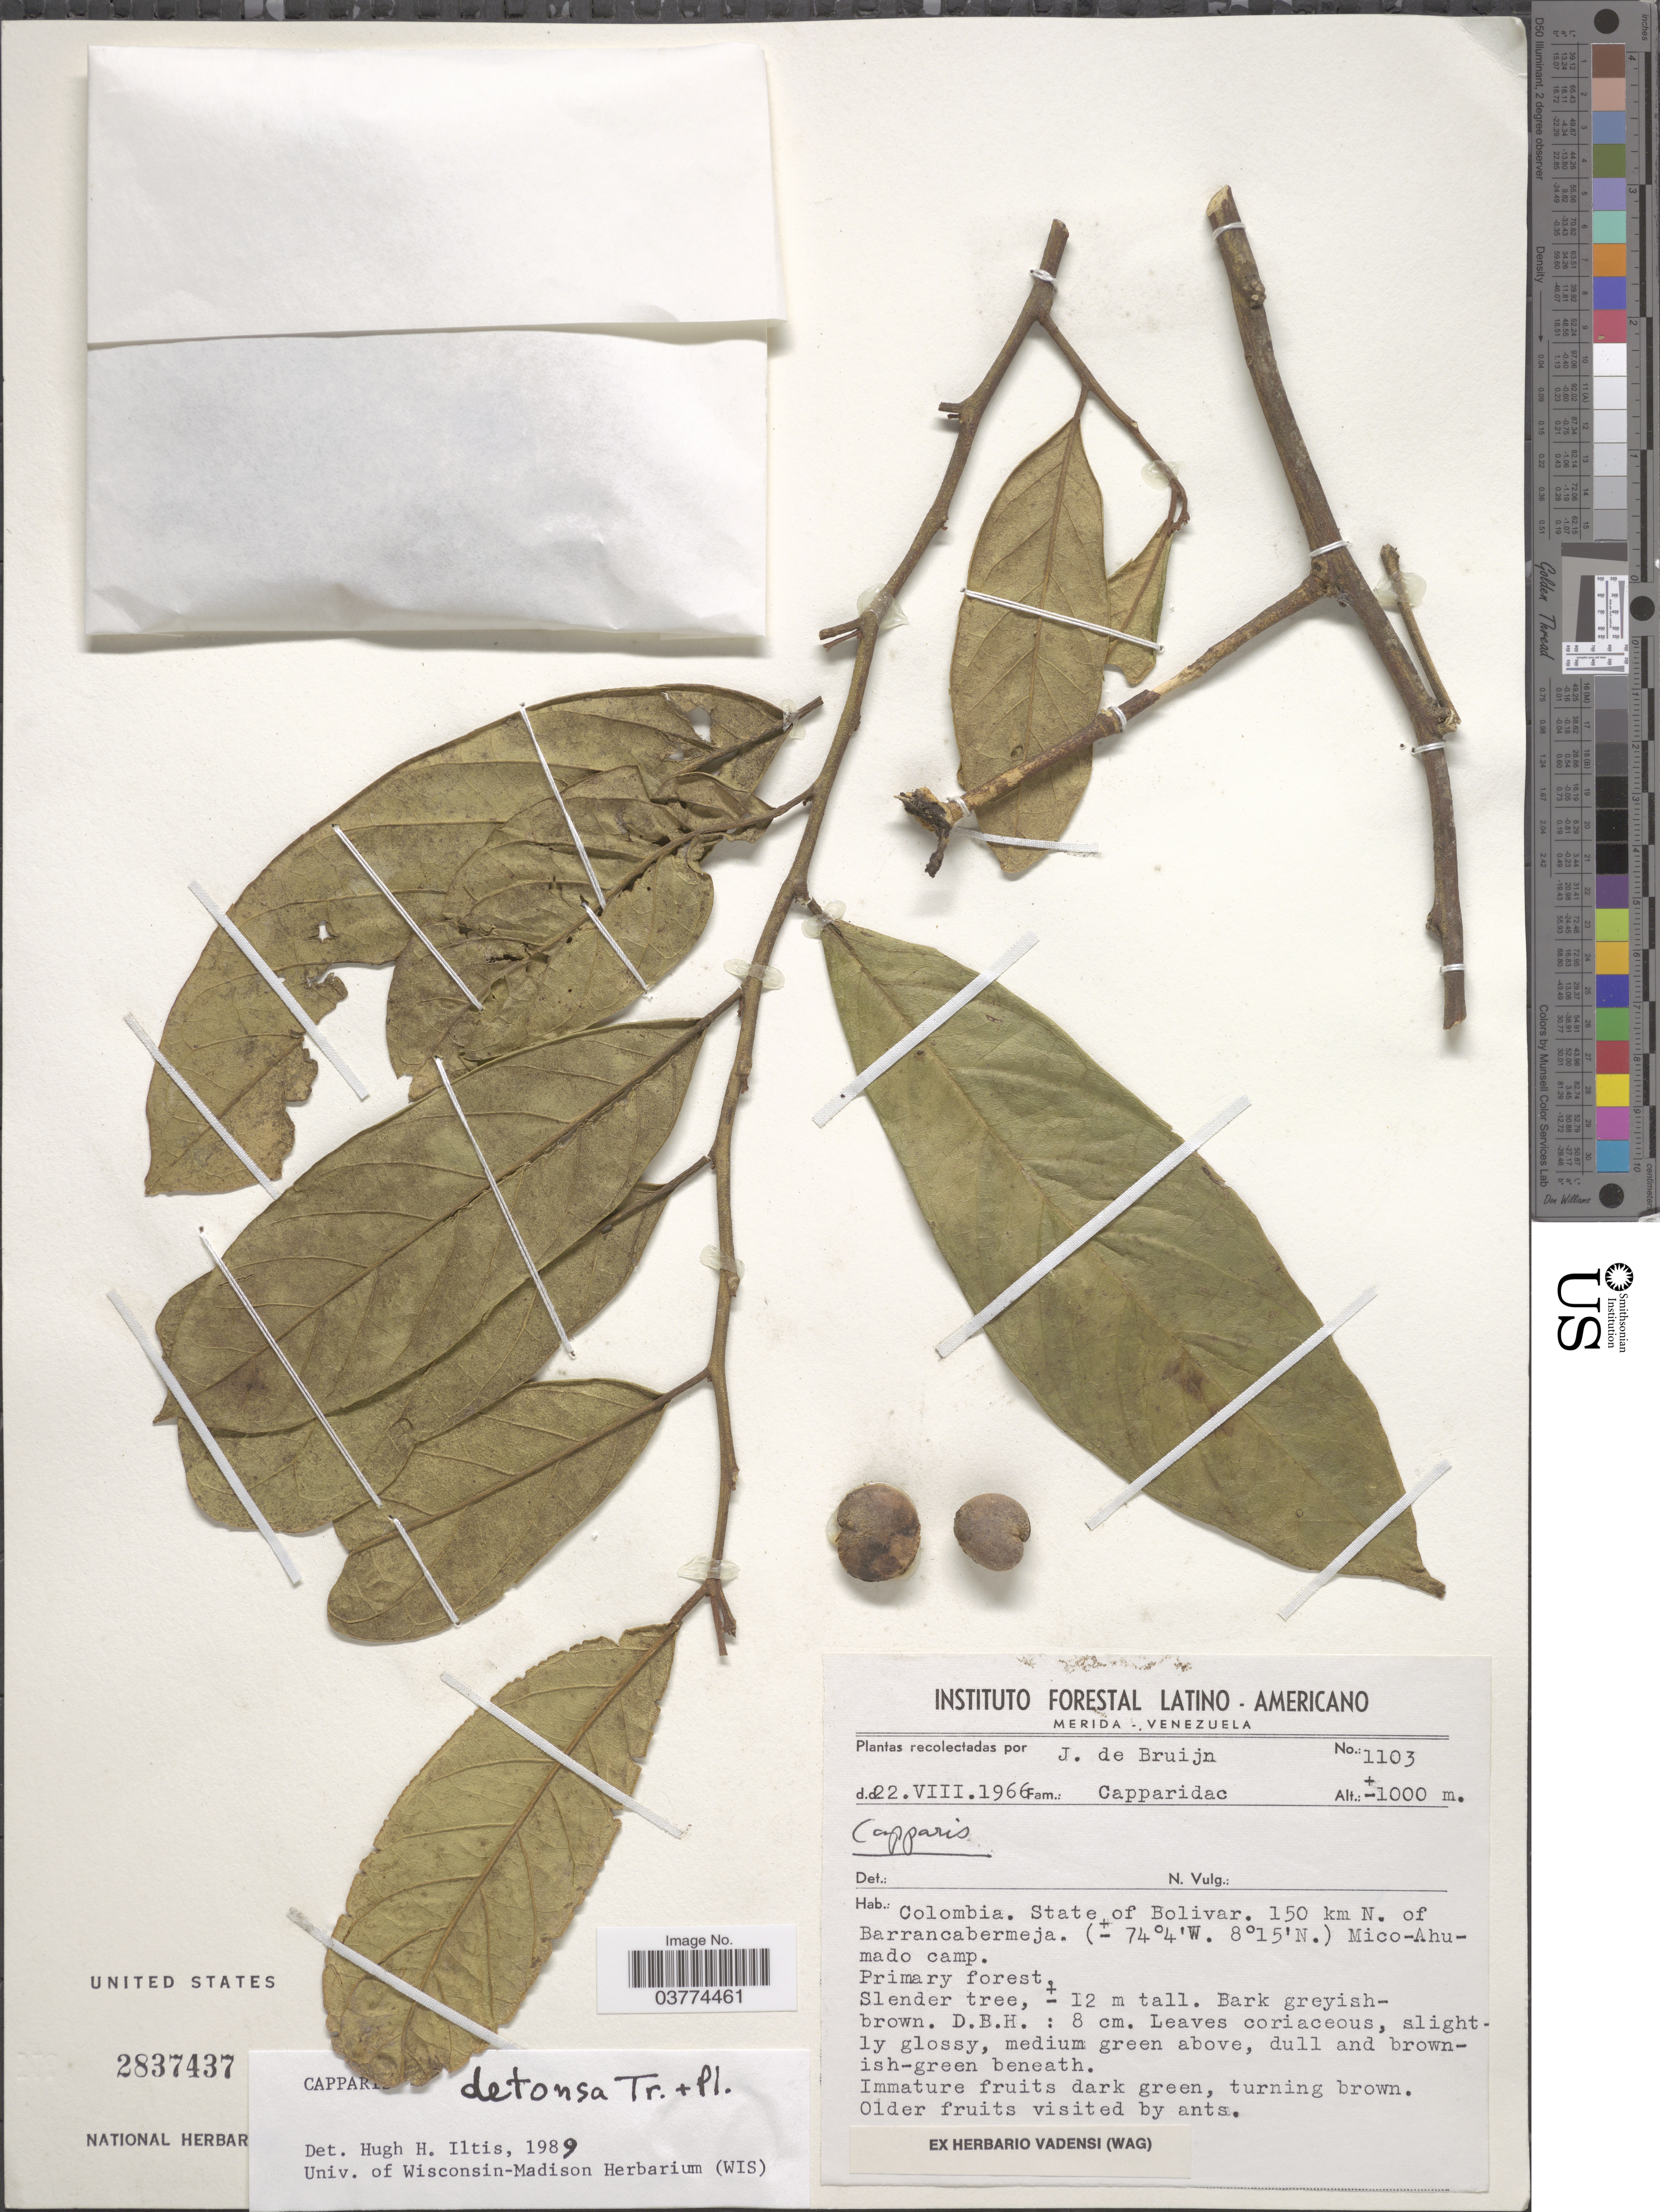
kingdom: Plantae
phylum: Tracheophyta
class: Magnoliopsida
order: Brassicales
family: Capparaceae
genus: Preslianthus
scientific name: Preslianthus detonsus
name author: (Triana & Planch.) Cornejo & Iltis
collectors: J. Bruijn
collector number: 1103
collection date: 1966-08-22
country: Colombia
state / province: Bolívar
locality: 150 km N. of Barrancabermeja. Mico-Ahumado camp.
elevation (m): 1000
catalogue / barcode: US 2837437